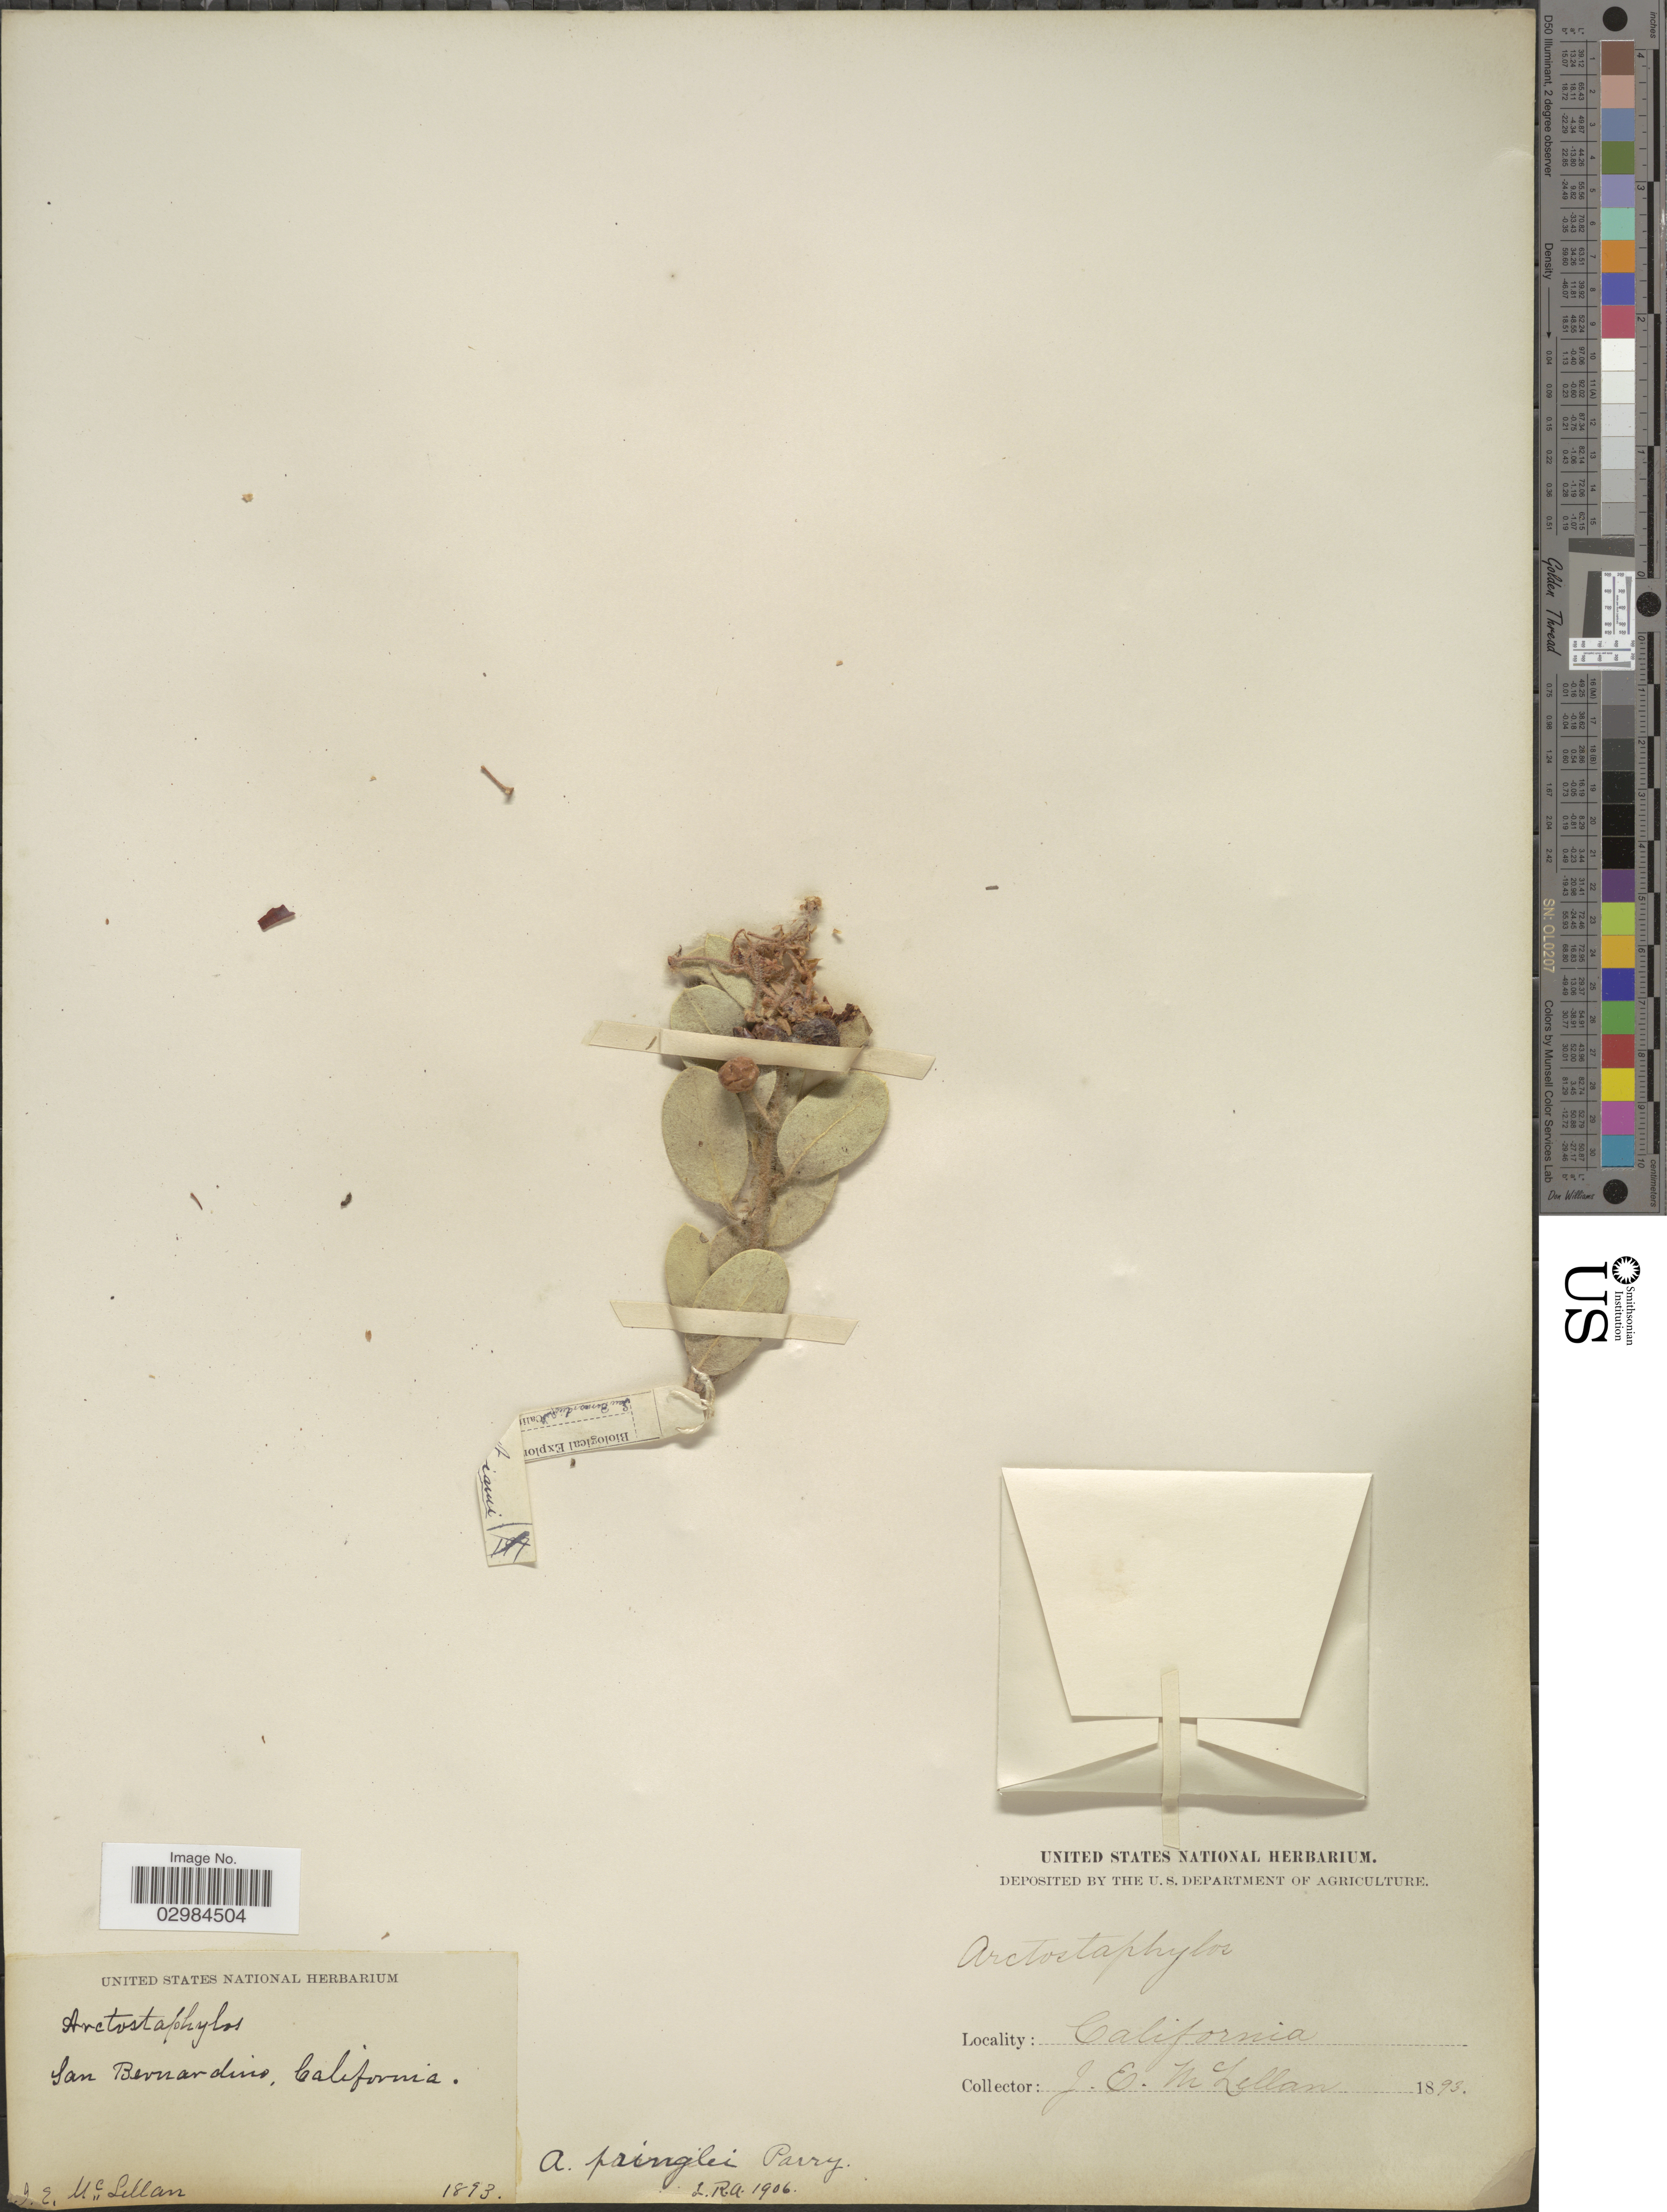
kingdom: Plantae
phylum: Tracheophyta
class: Magnoliopsida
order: Ericales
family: Ericaceae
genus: Arctostaphylos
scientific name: Arctostaphylos pringlei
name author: Parry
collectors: J. Mclellan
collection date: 1893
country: United States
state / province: California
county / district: San Bernardino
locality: San Bernardino.